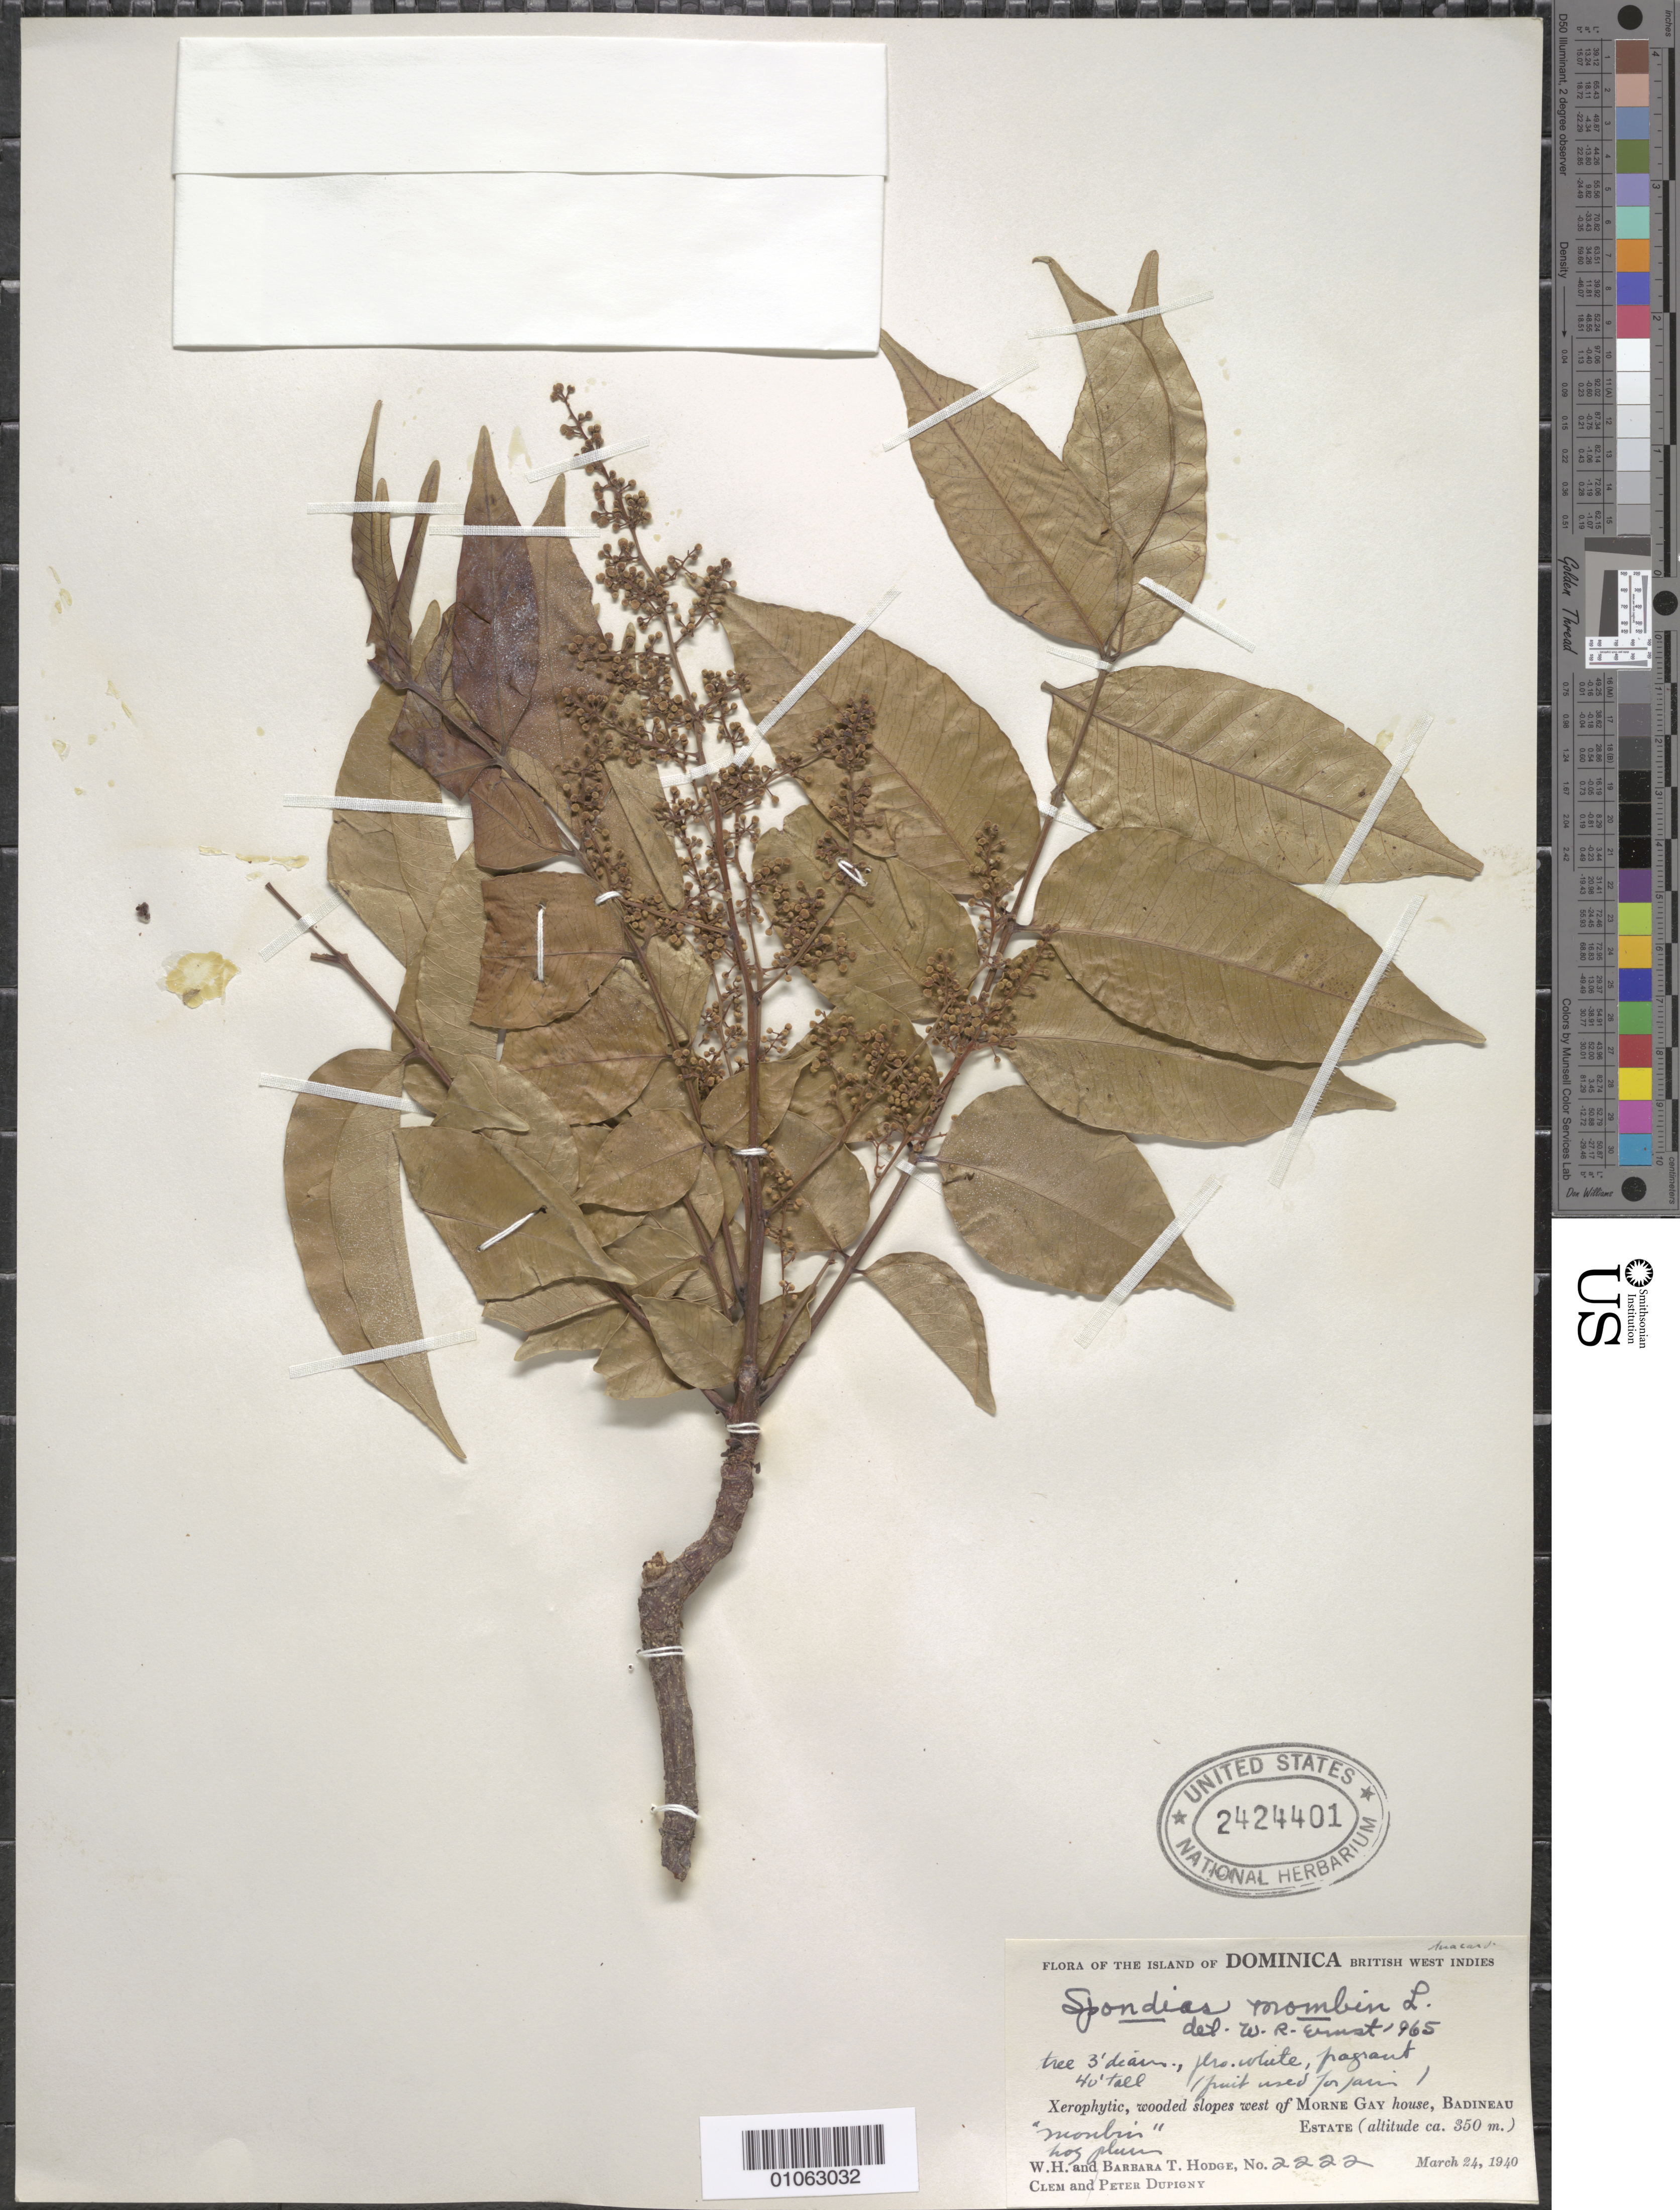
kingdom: Plantae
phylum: Tracheophyta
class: Magnoliopsida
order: Sapindales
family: Anacardiaceae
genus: Spondias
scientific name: Spondias mombin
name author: L.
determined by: Mitchell, J. D.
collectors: B. Hodge & W. Hodge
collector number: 2222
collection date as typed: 24 Mar 1940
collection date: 1940-03-24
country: Dominica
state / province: St. George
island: Dominica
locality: Xerophytic, wooded slopes west of Morne Gay house, Badineau estate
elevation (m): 350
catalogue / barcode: US 2424401